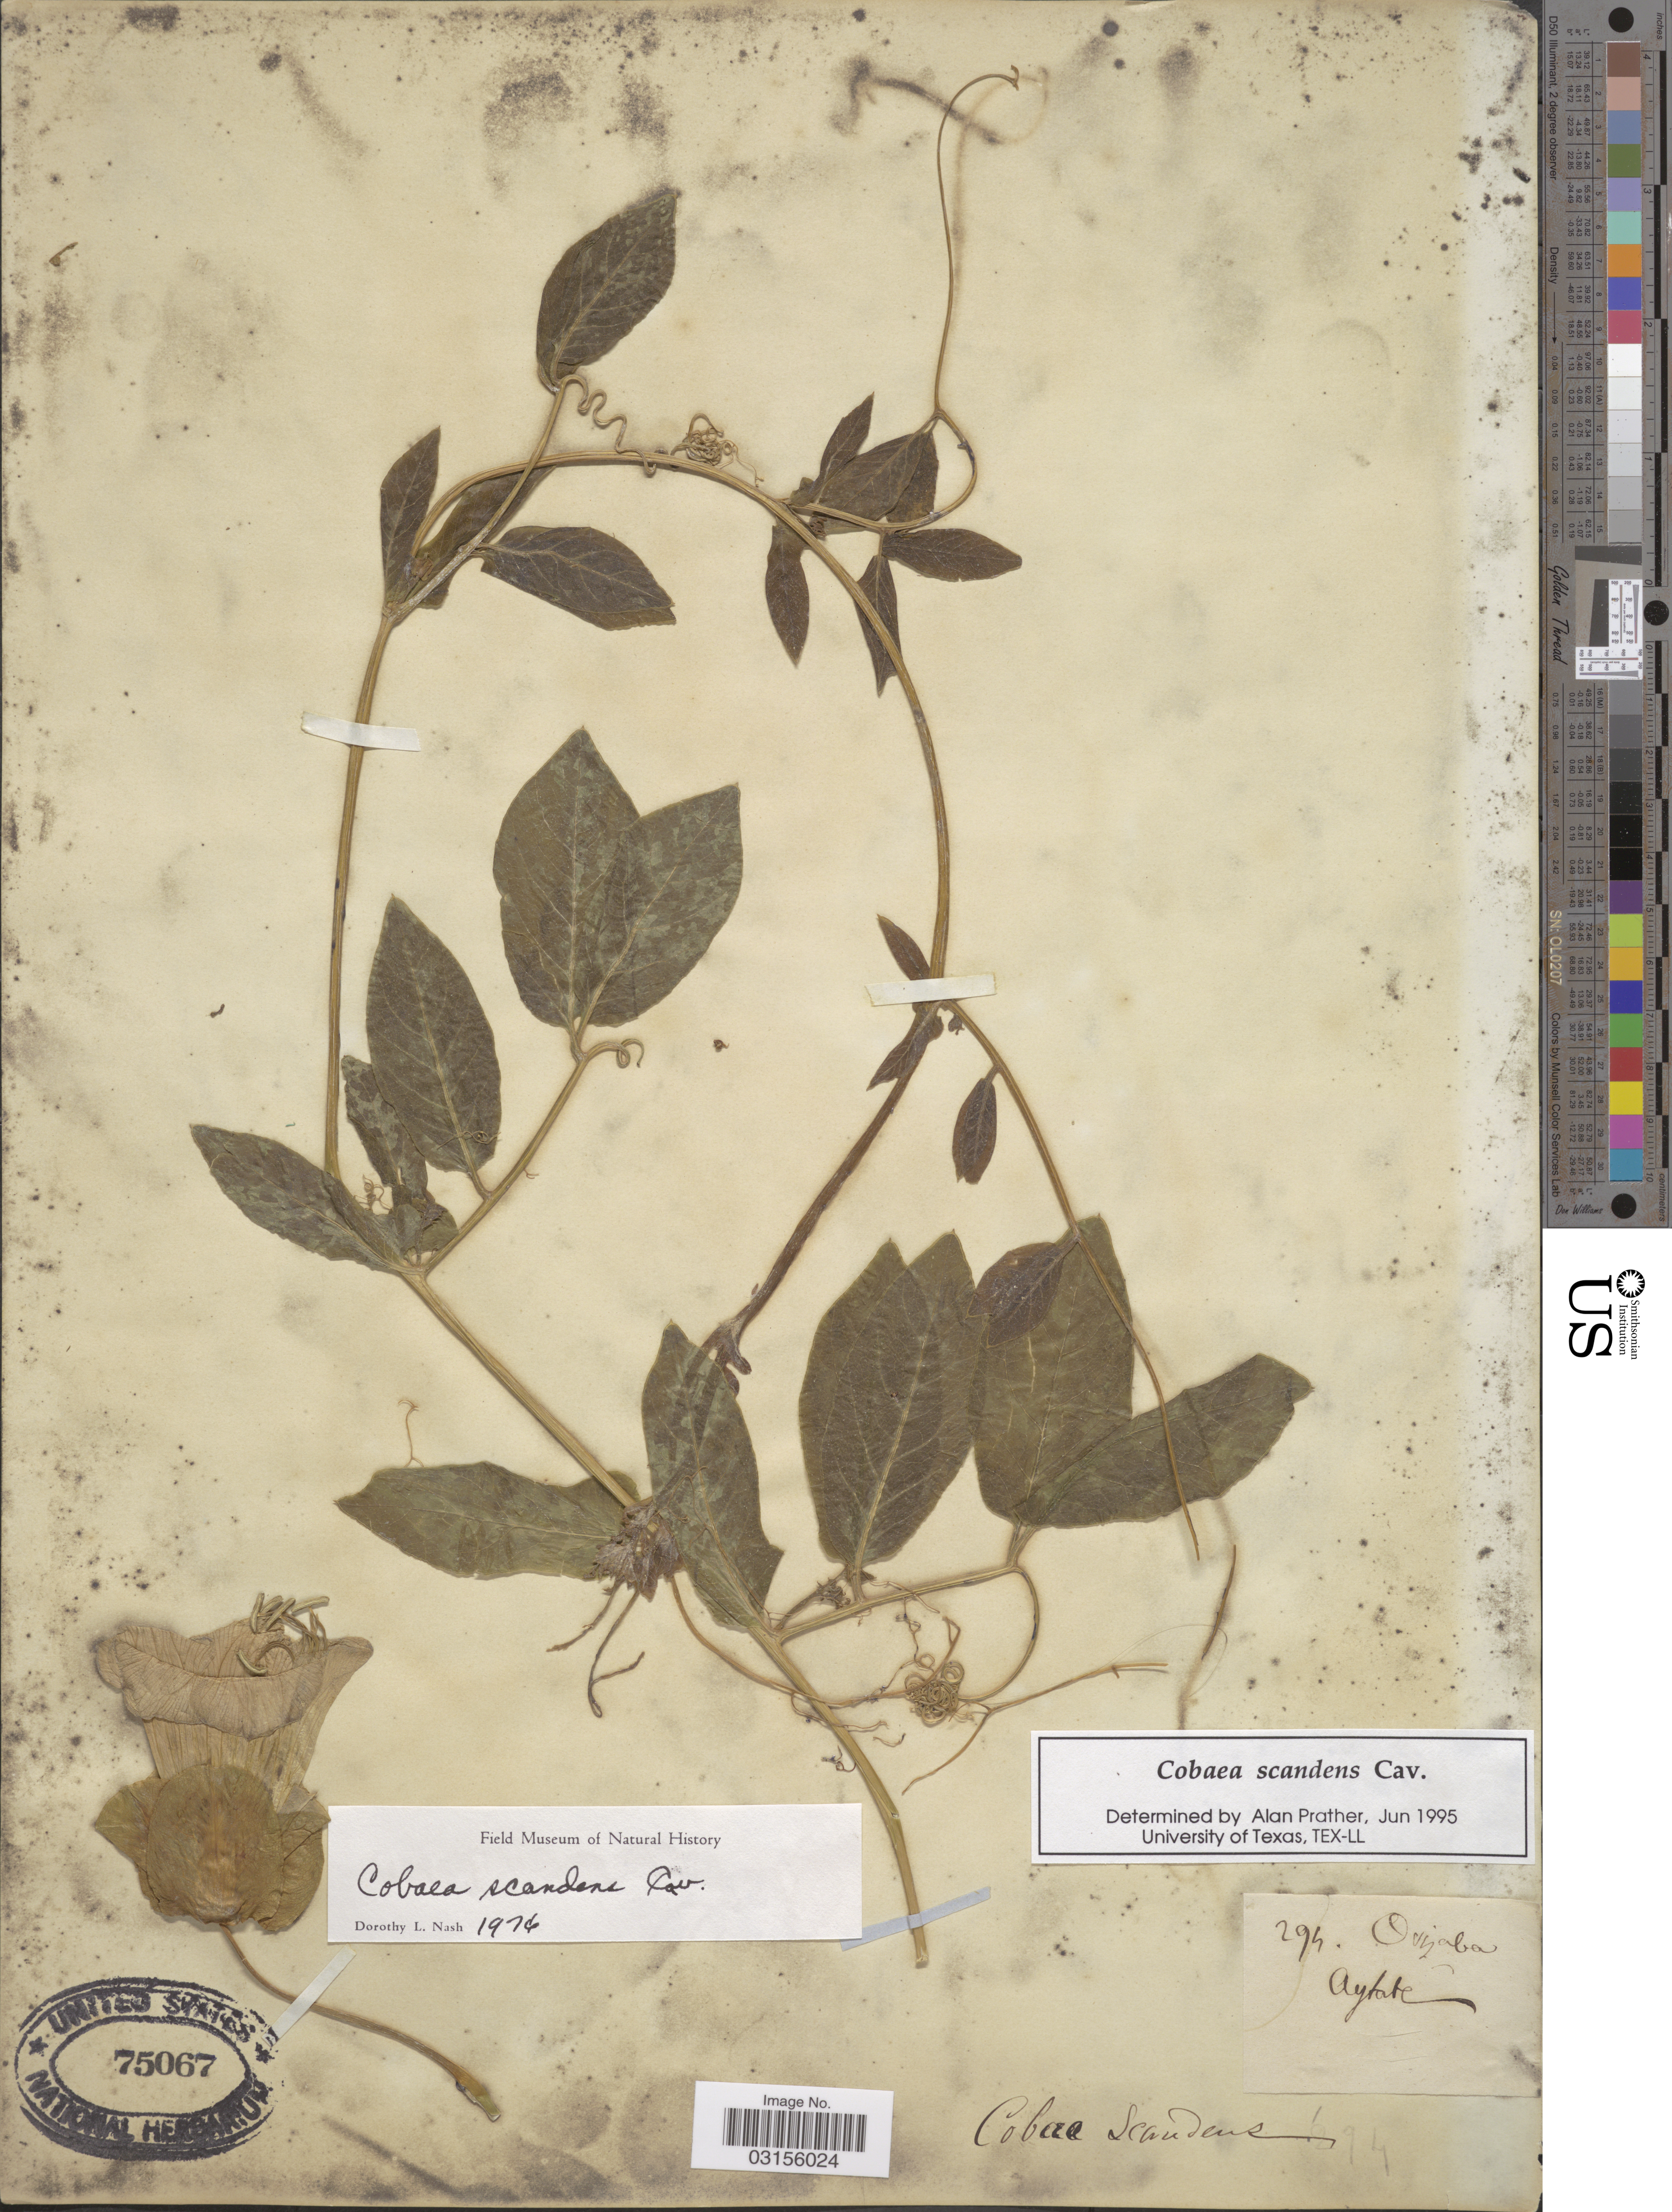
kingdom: Plantae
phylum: Tracheophyta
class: Magnoliopsida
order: Ericales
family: Polemoniaceae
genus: Cobaea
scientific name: Cobaea scandens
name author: Cav.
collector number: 294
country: Mexico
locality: Orizaba.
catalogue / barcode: US 75067